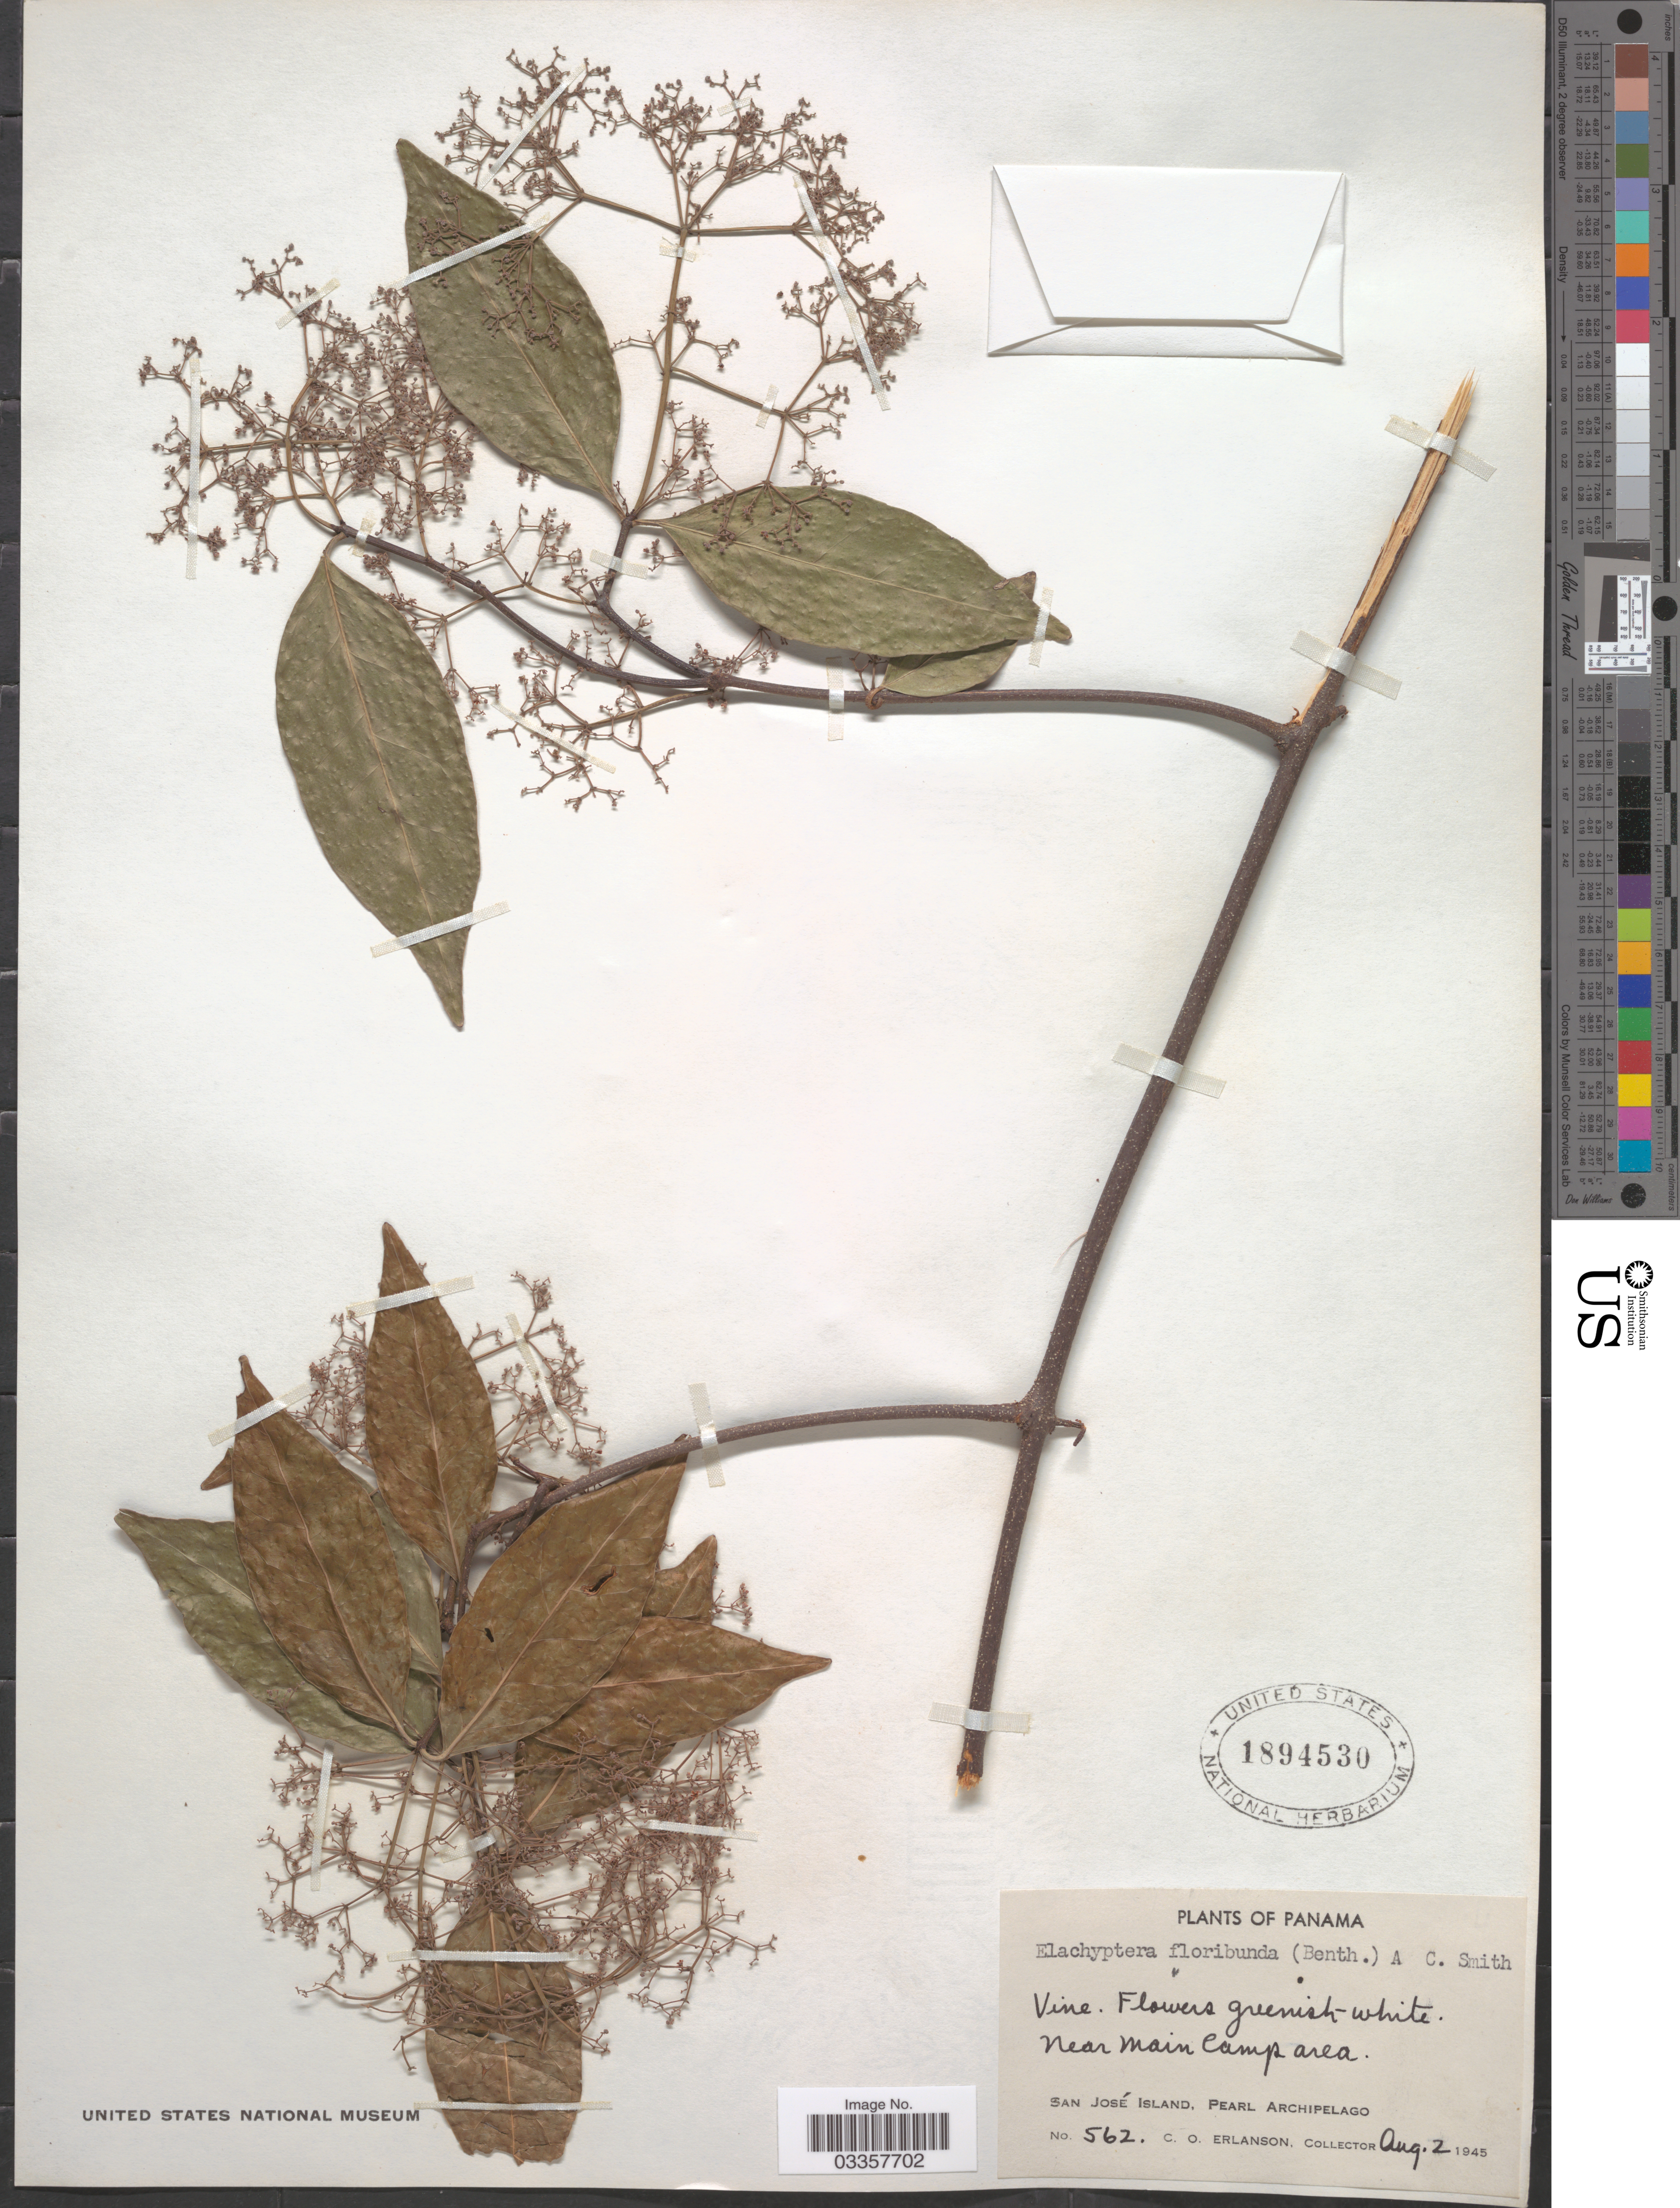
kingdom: Plantae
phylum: Tracheophyta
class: Magnoliopsida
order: Celastrales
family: Celastraceae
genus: Elachyptera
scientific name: Elachyptera floribunda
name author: (Benth.) A.C. Sm.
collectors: C. O. Erlanson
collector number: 562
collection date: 1945-08-02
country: Panama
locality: Near Main Camp area. San José Island, Pearl Archipelago.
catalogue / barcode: US 1894530